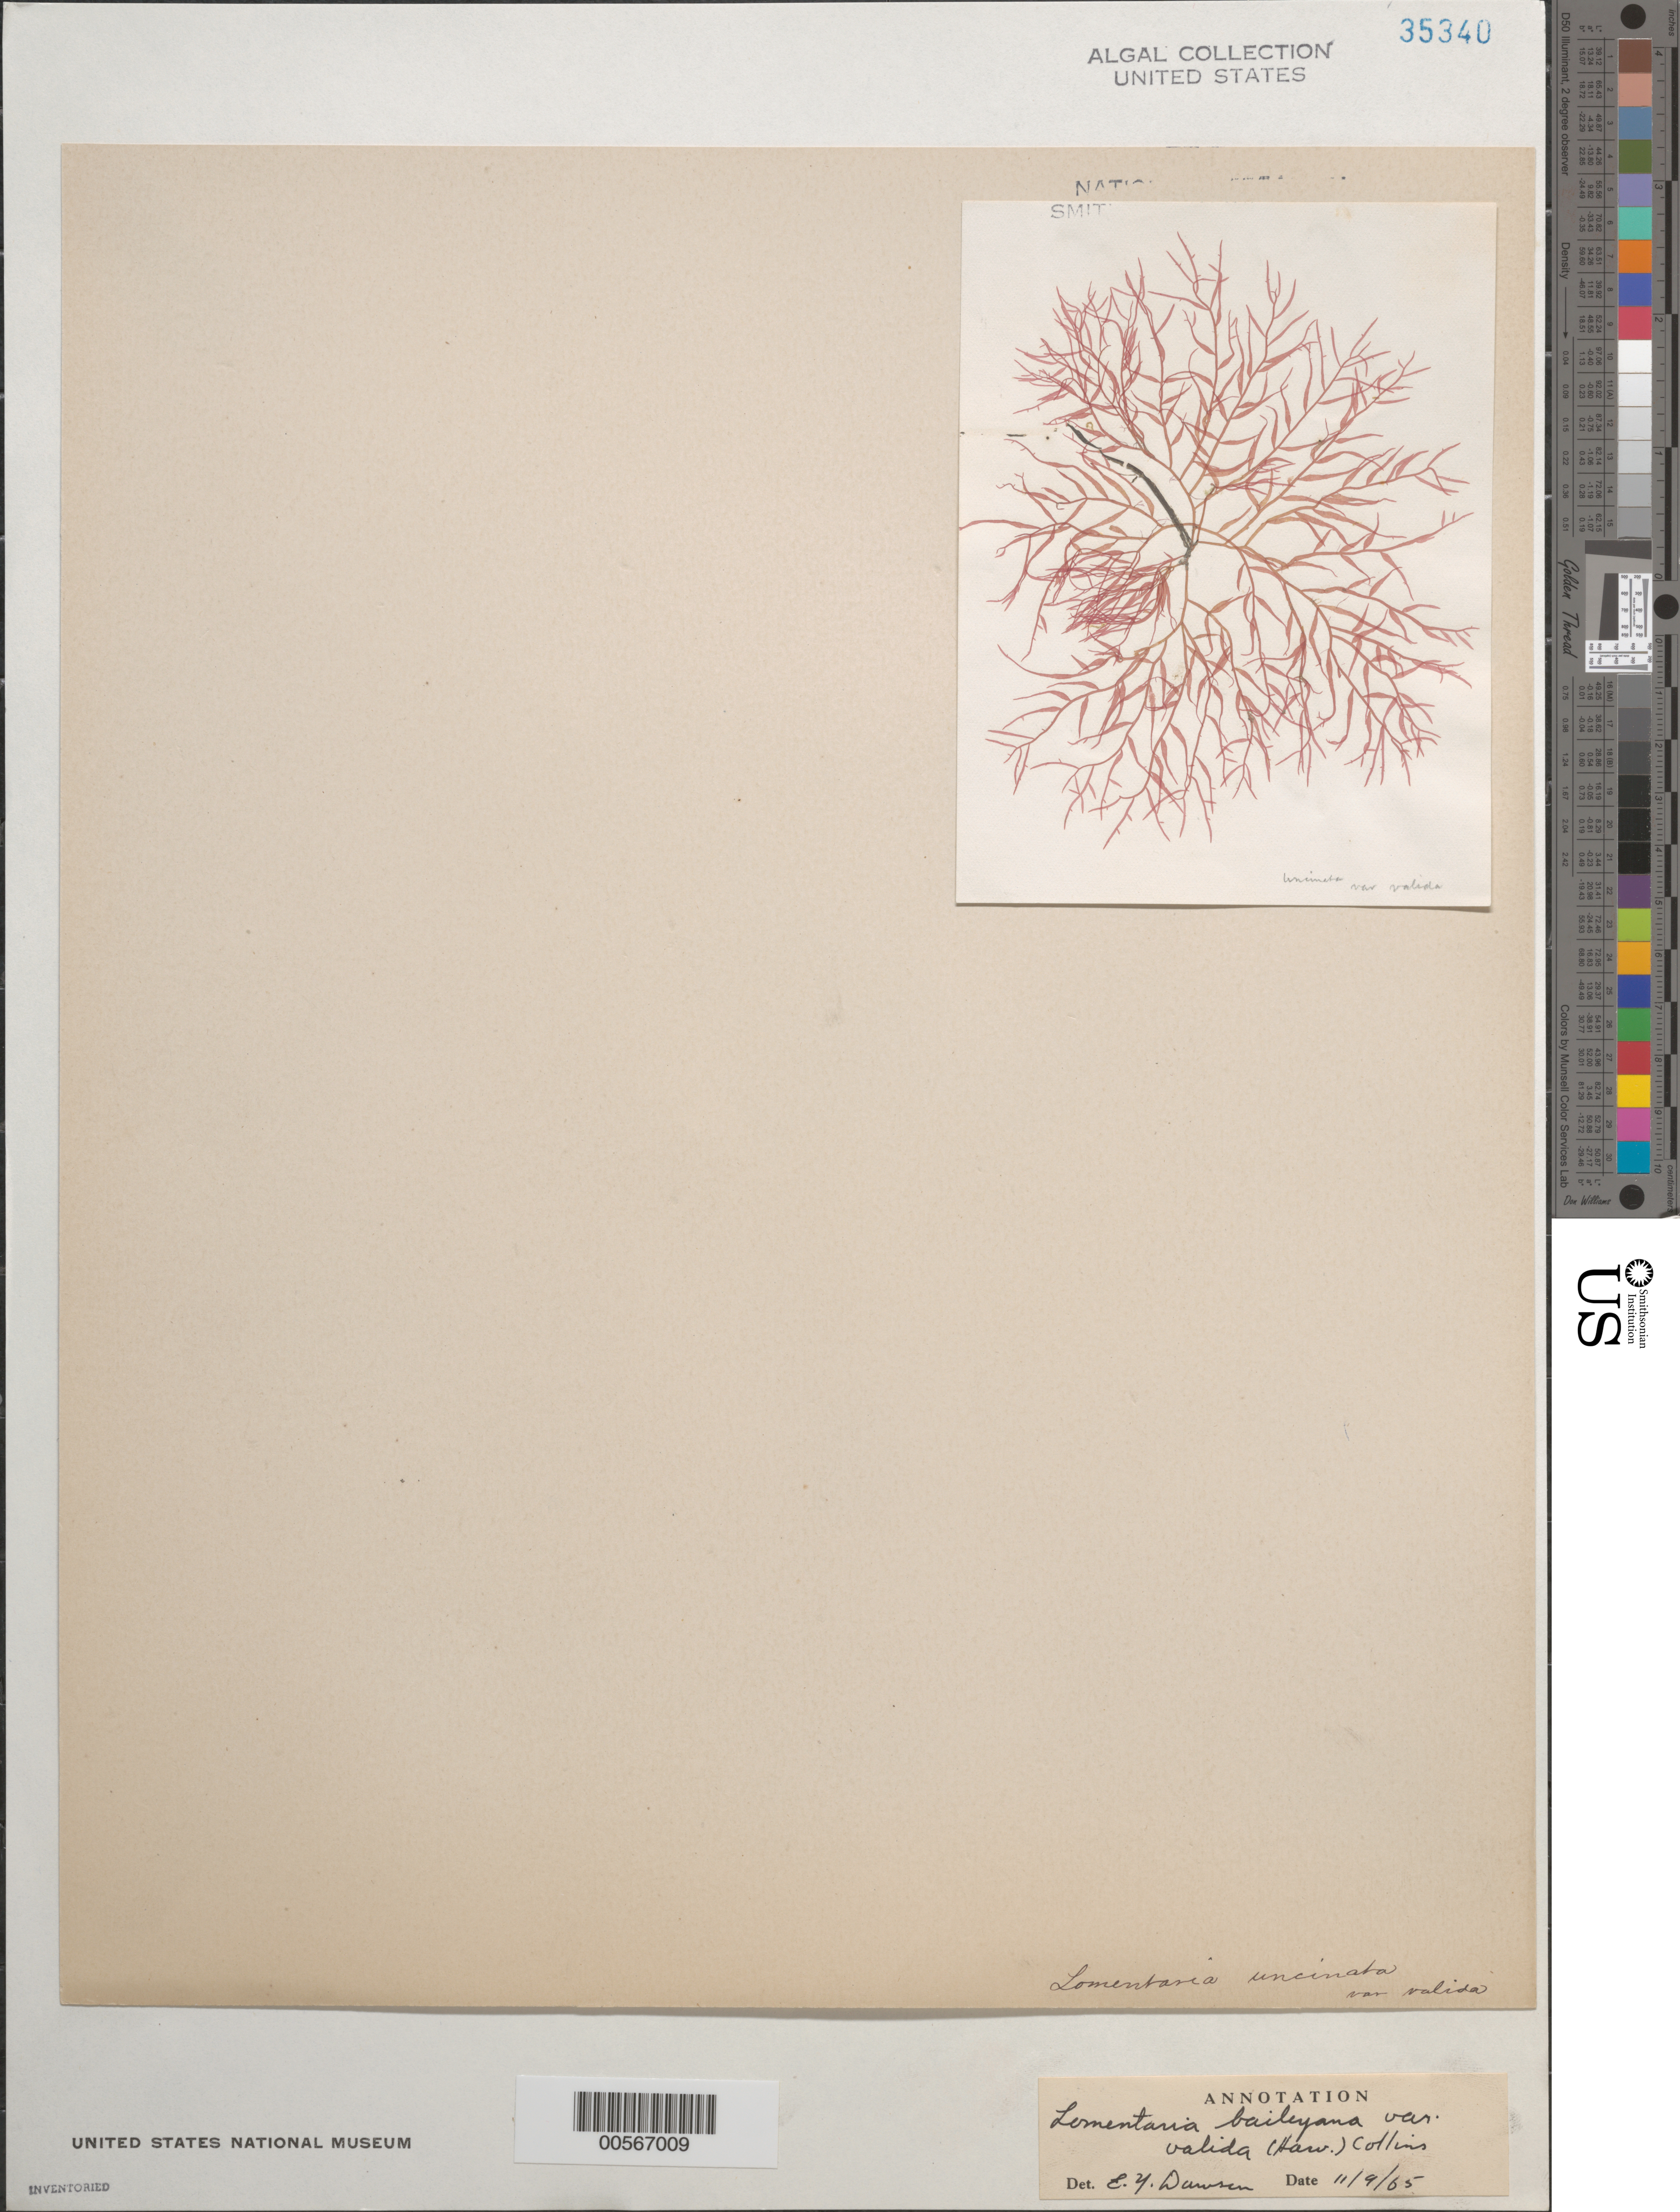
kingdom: Plantae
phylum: Rhodophyta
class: Florideophyceae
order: Rhodymeniales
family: Lomentariaceae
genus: Hooperia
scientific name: Hooperia divaricata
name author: (Durant) M.J. Wynne et al.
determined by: Algae name updating Project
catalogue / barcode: US 35340